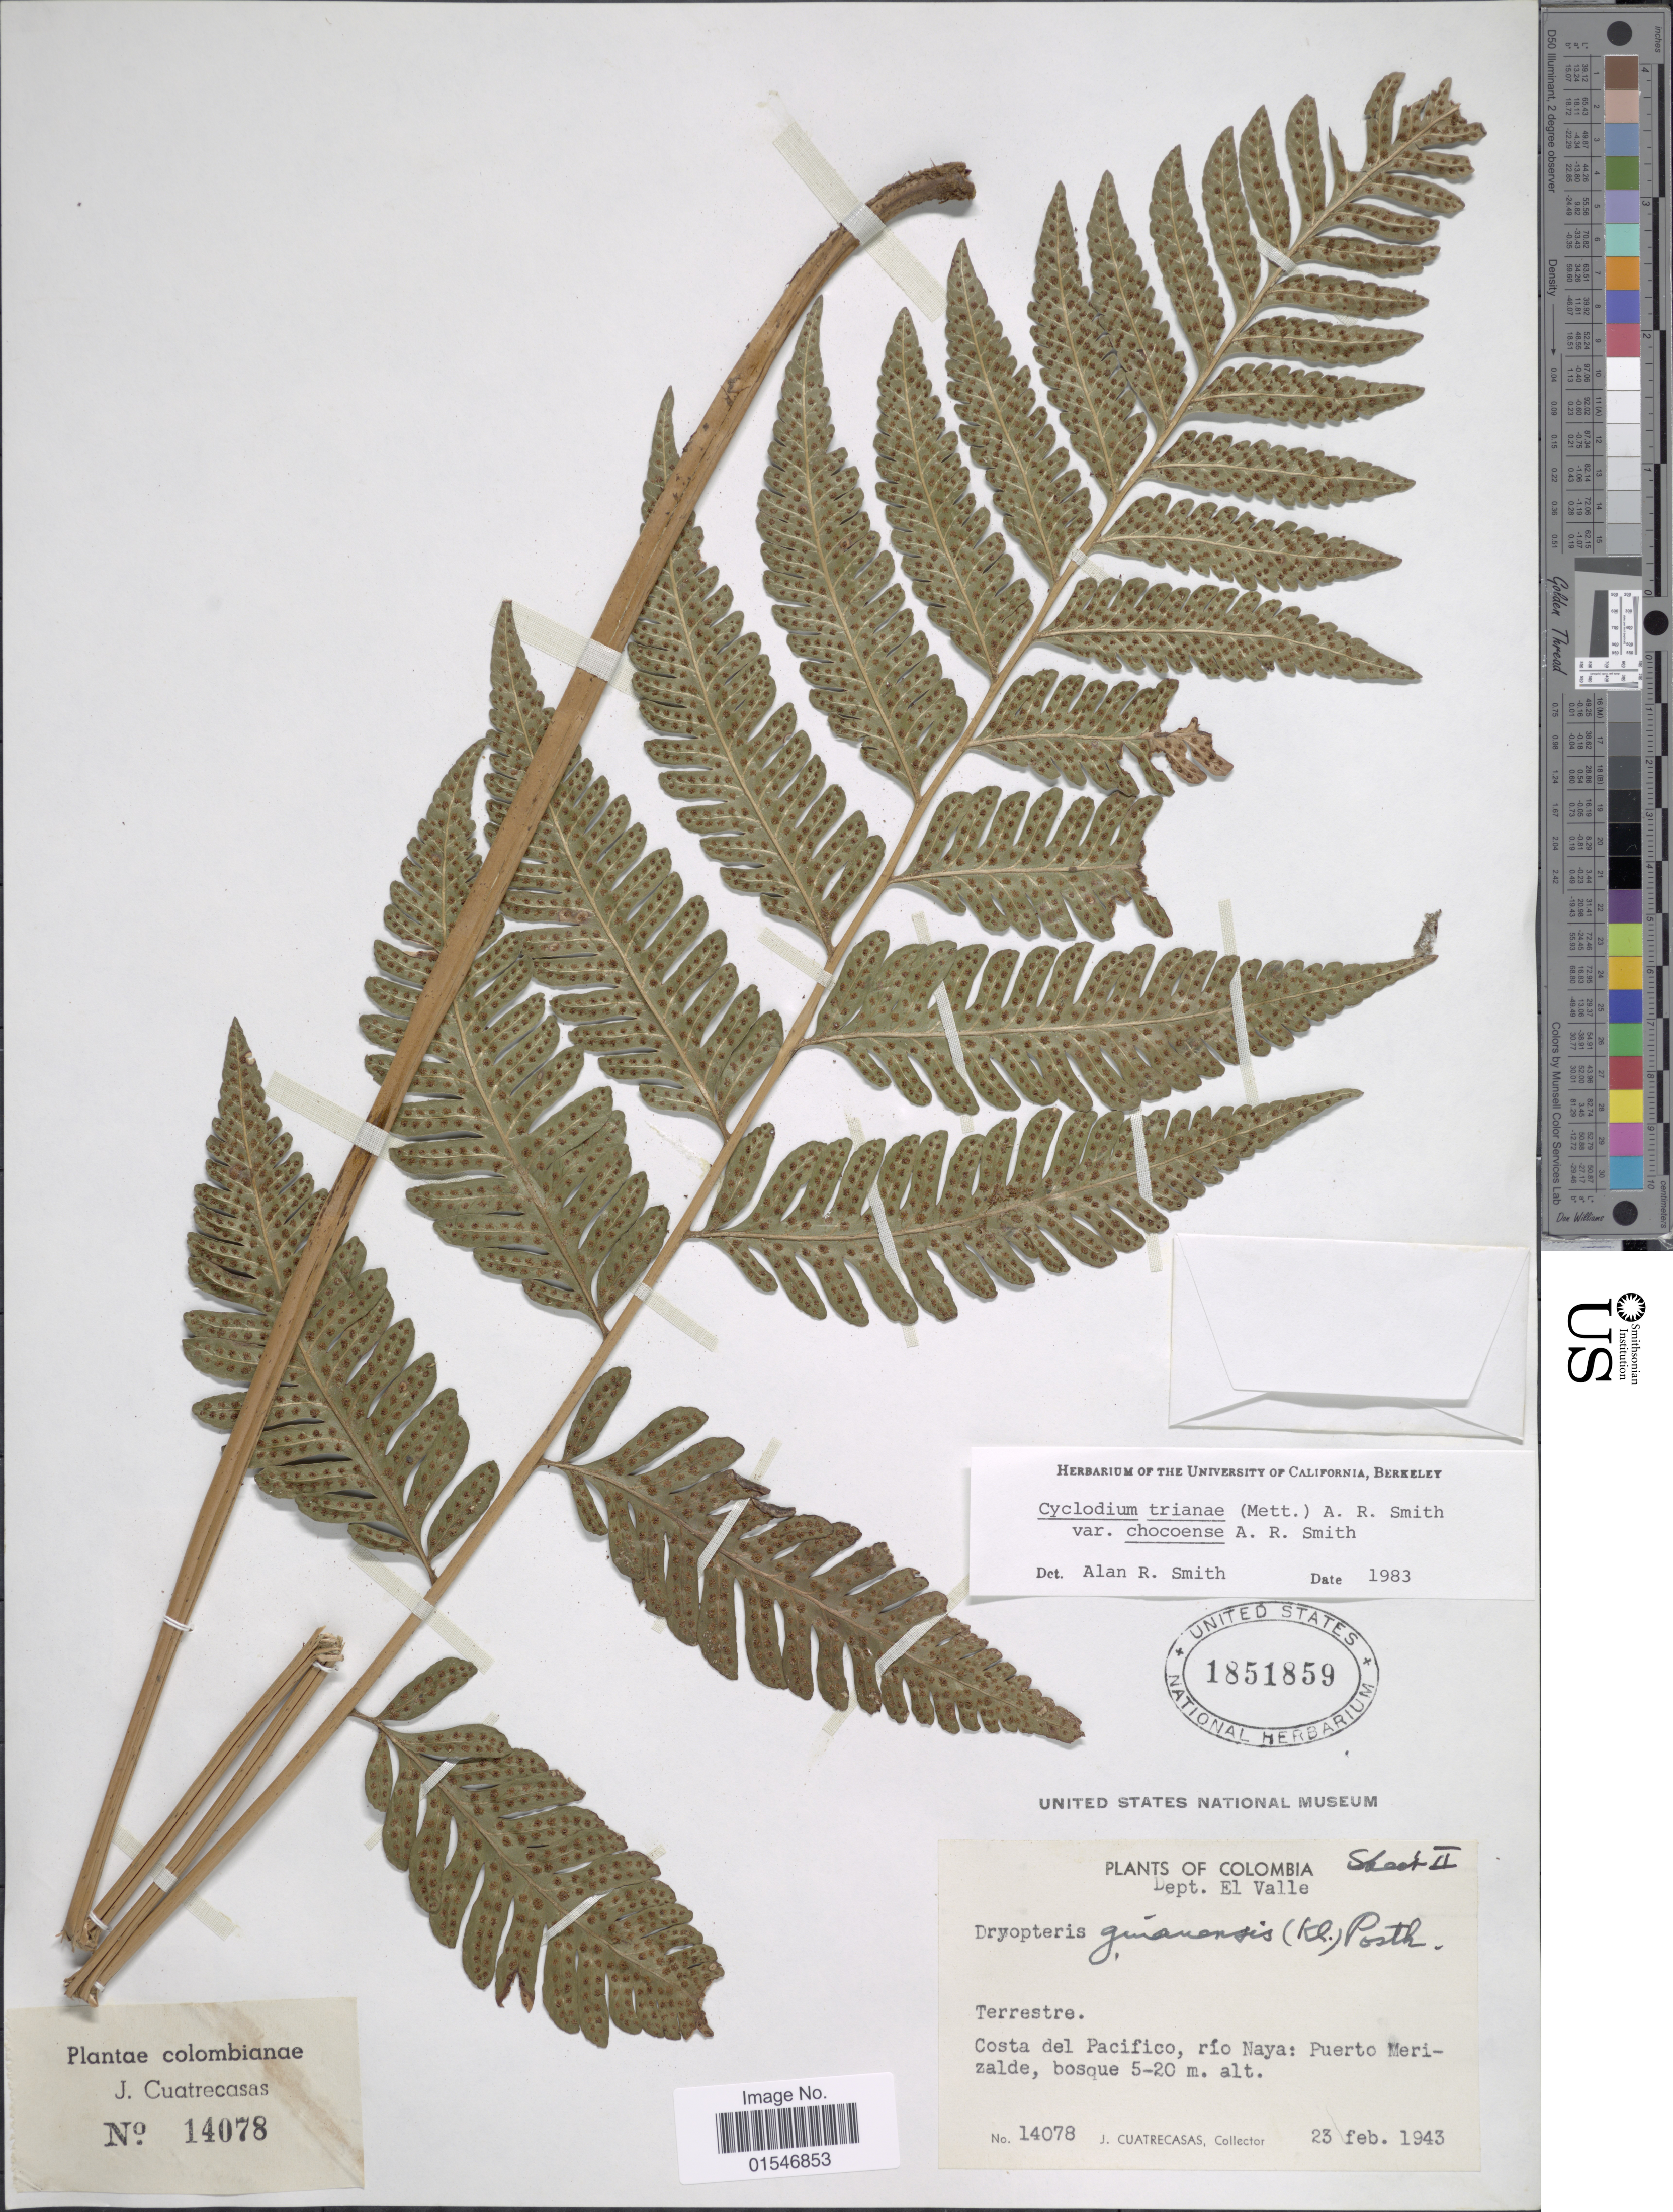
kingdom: Plantae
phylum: Tracheophyta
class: Polypodiopsida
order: Polypodiales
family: Dryopteridaceae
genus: Cyclodium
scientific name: Cyclodium trianae var. chocoense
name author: A.R. Sm.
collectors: J. Cuatrecasas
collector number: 14078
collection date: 1943-02-23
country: Colombia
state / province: Valle del Cauca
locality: Colombia, Dept. El Valle. Costa del Pacifico, rio Naya: Puerto Merzalde.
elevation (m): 5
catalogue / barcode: US 1851859